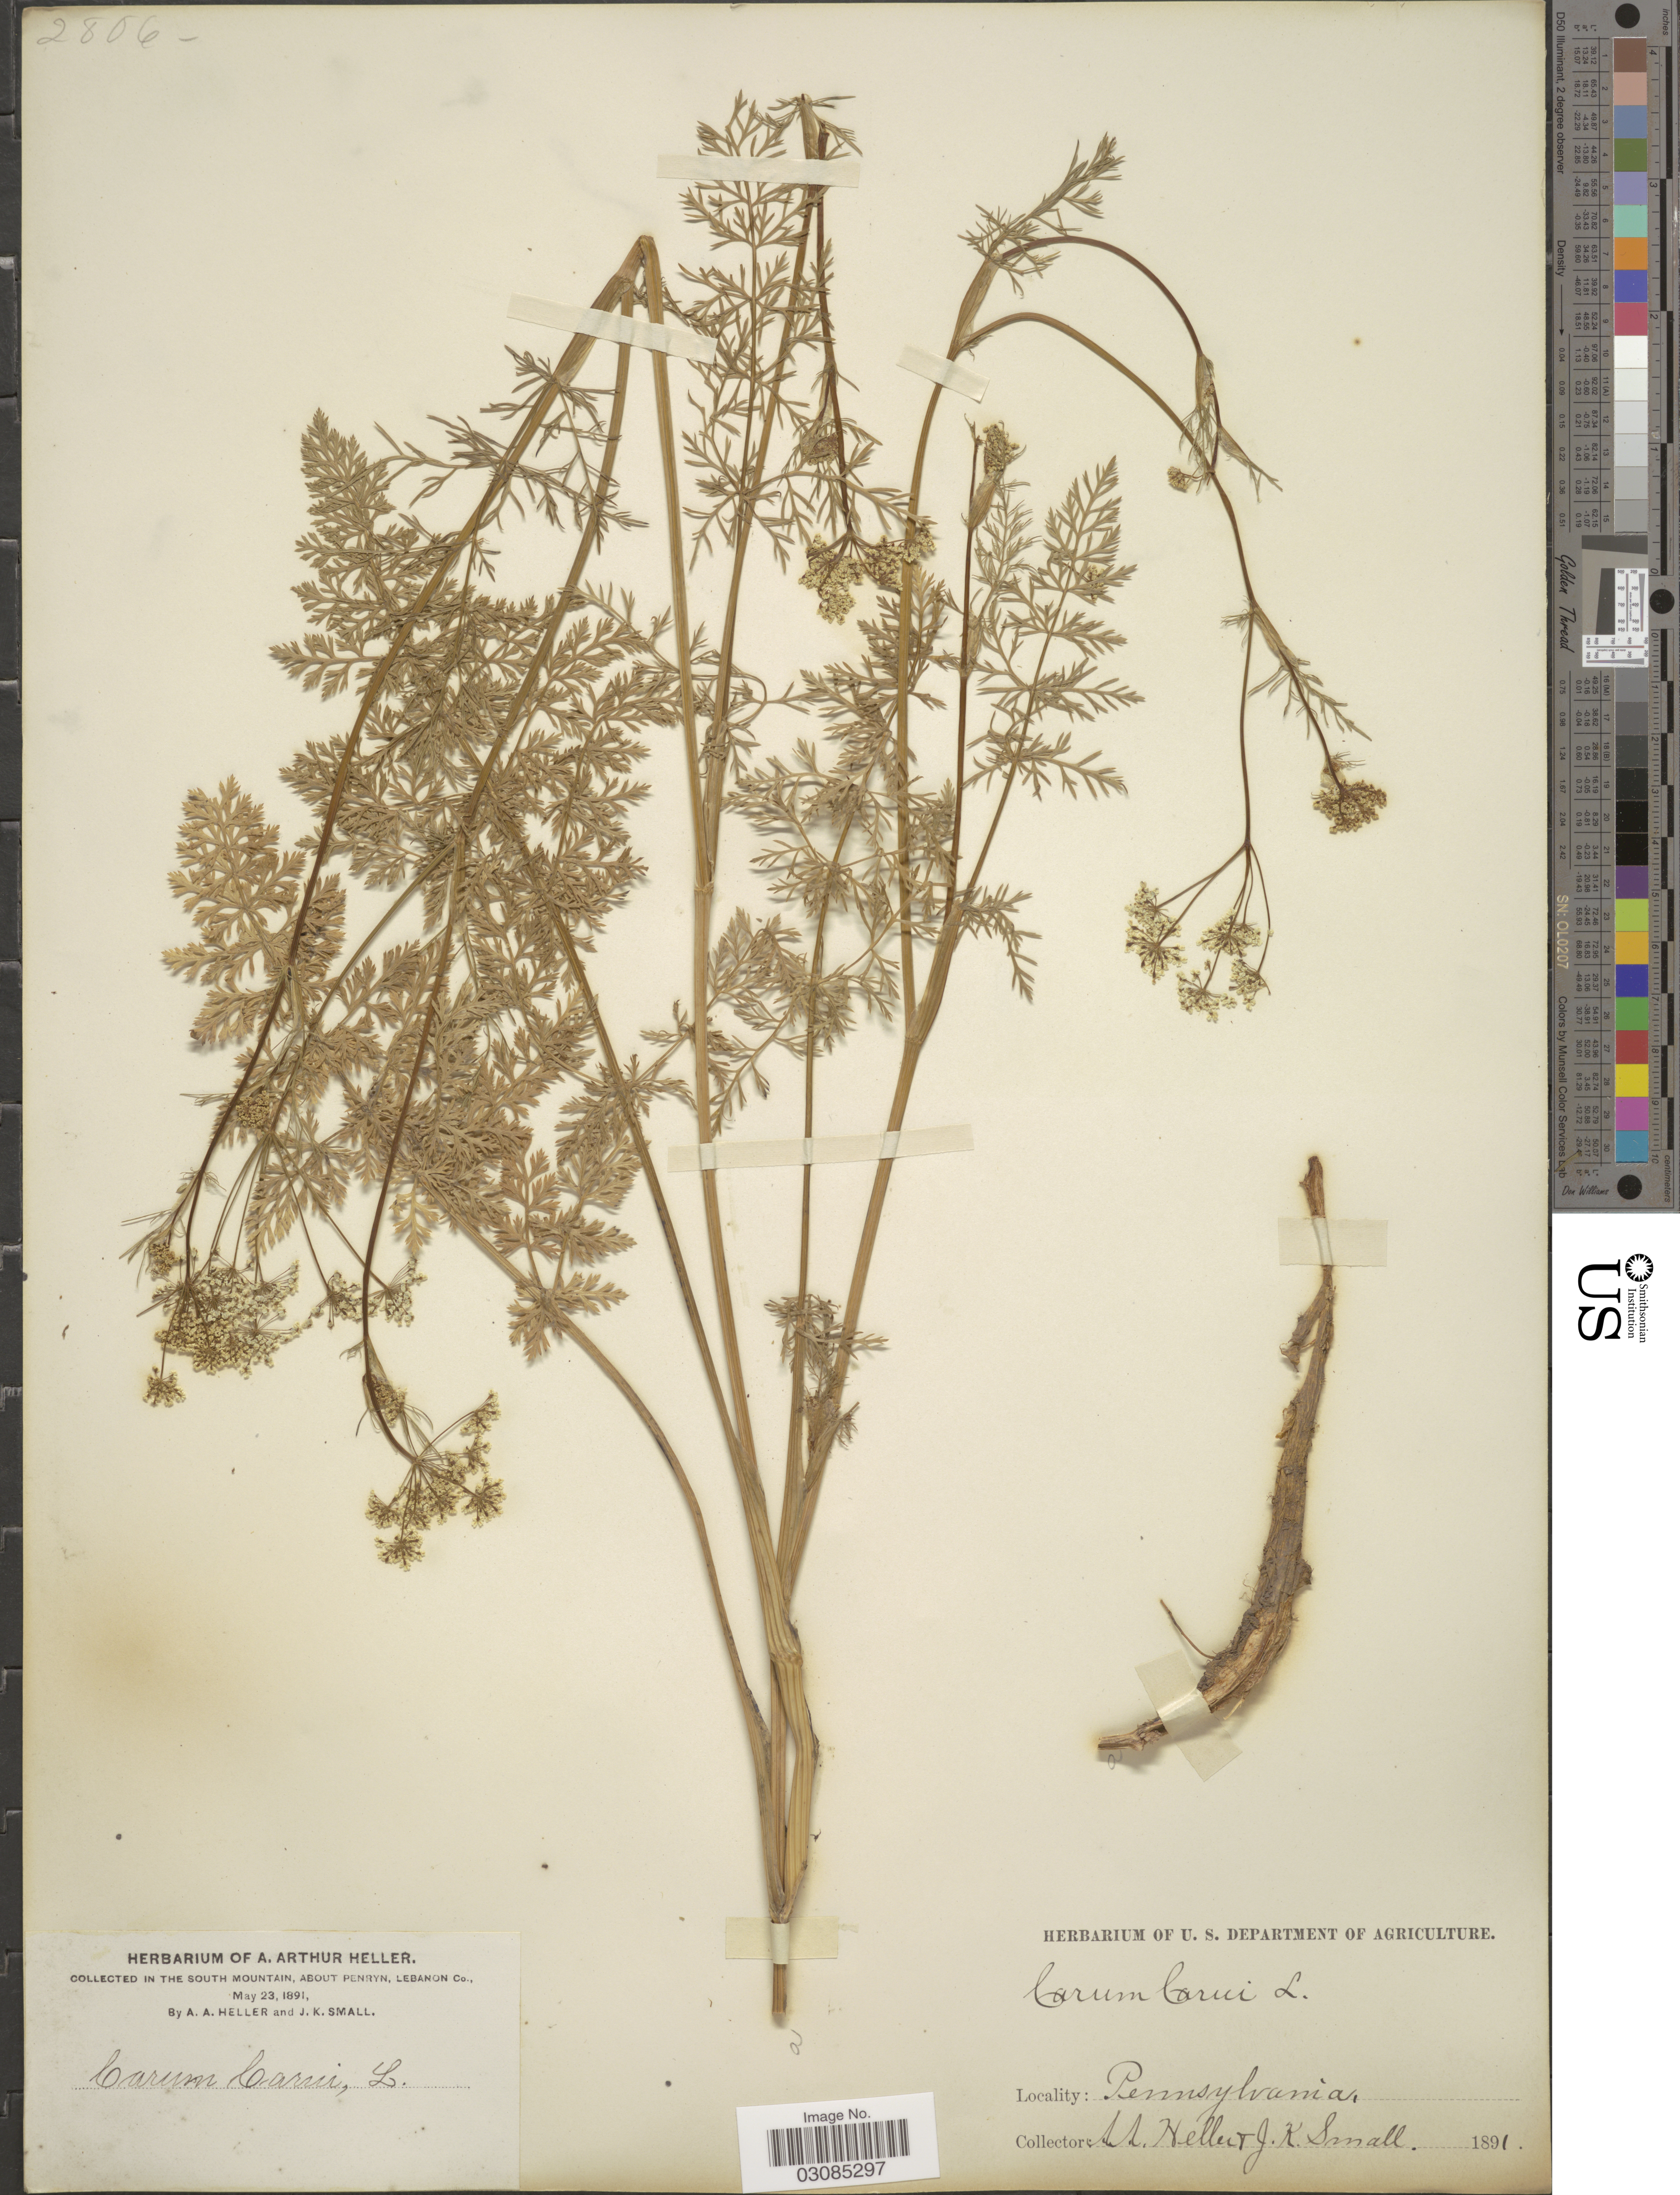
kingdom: Plantae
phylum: Tracheophyta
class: Magnoliopsida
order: Apiales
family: Apiaceae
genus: Carum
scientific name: Carum carvi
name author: L.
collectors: A. A. Heller & J. K. Small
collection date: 1891-05-23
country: United States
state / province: Pennsylvania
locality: In the south mountain, about Penryn, Lebanon Co.